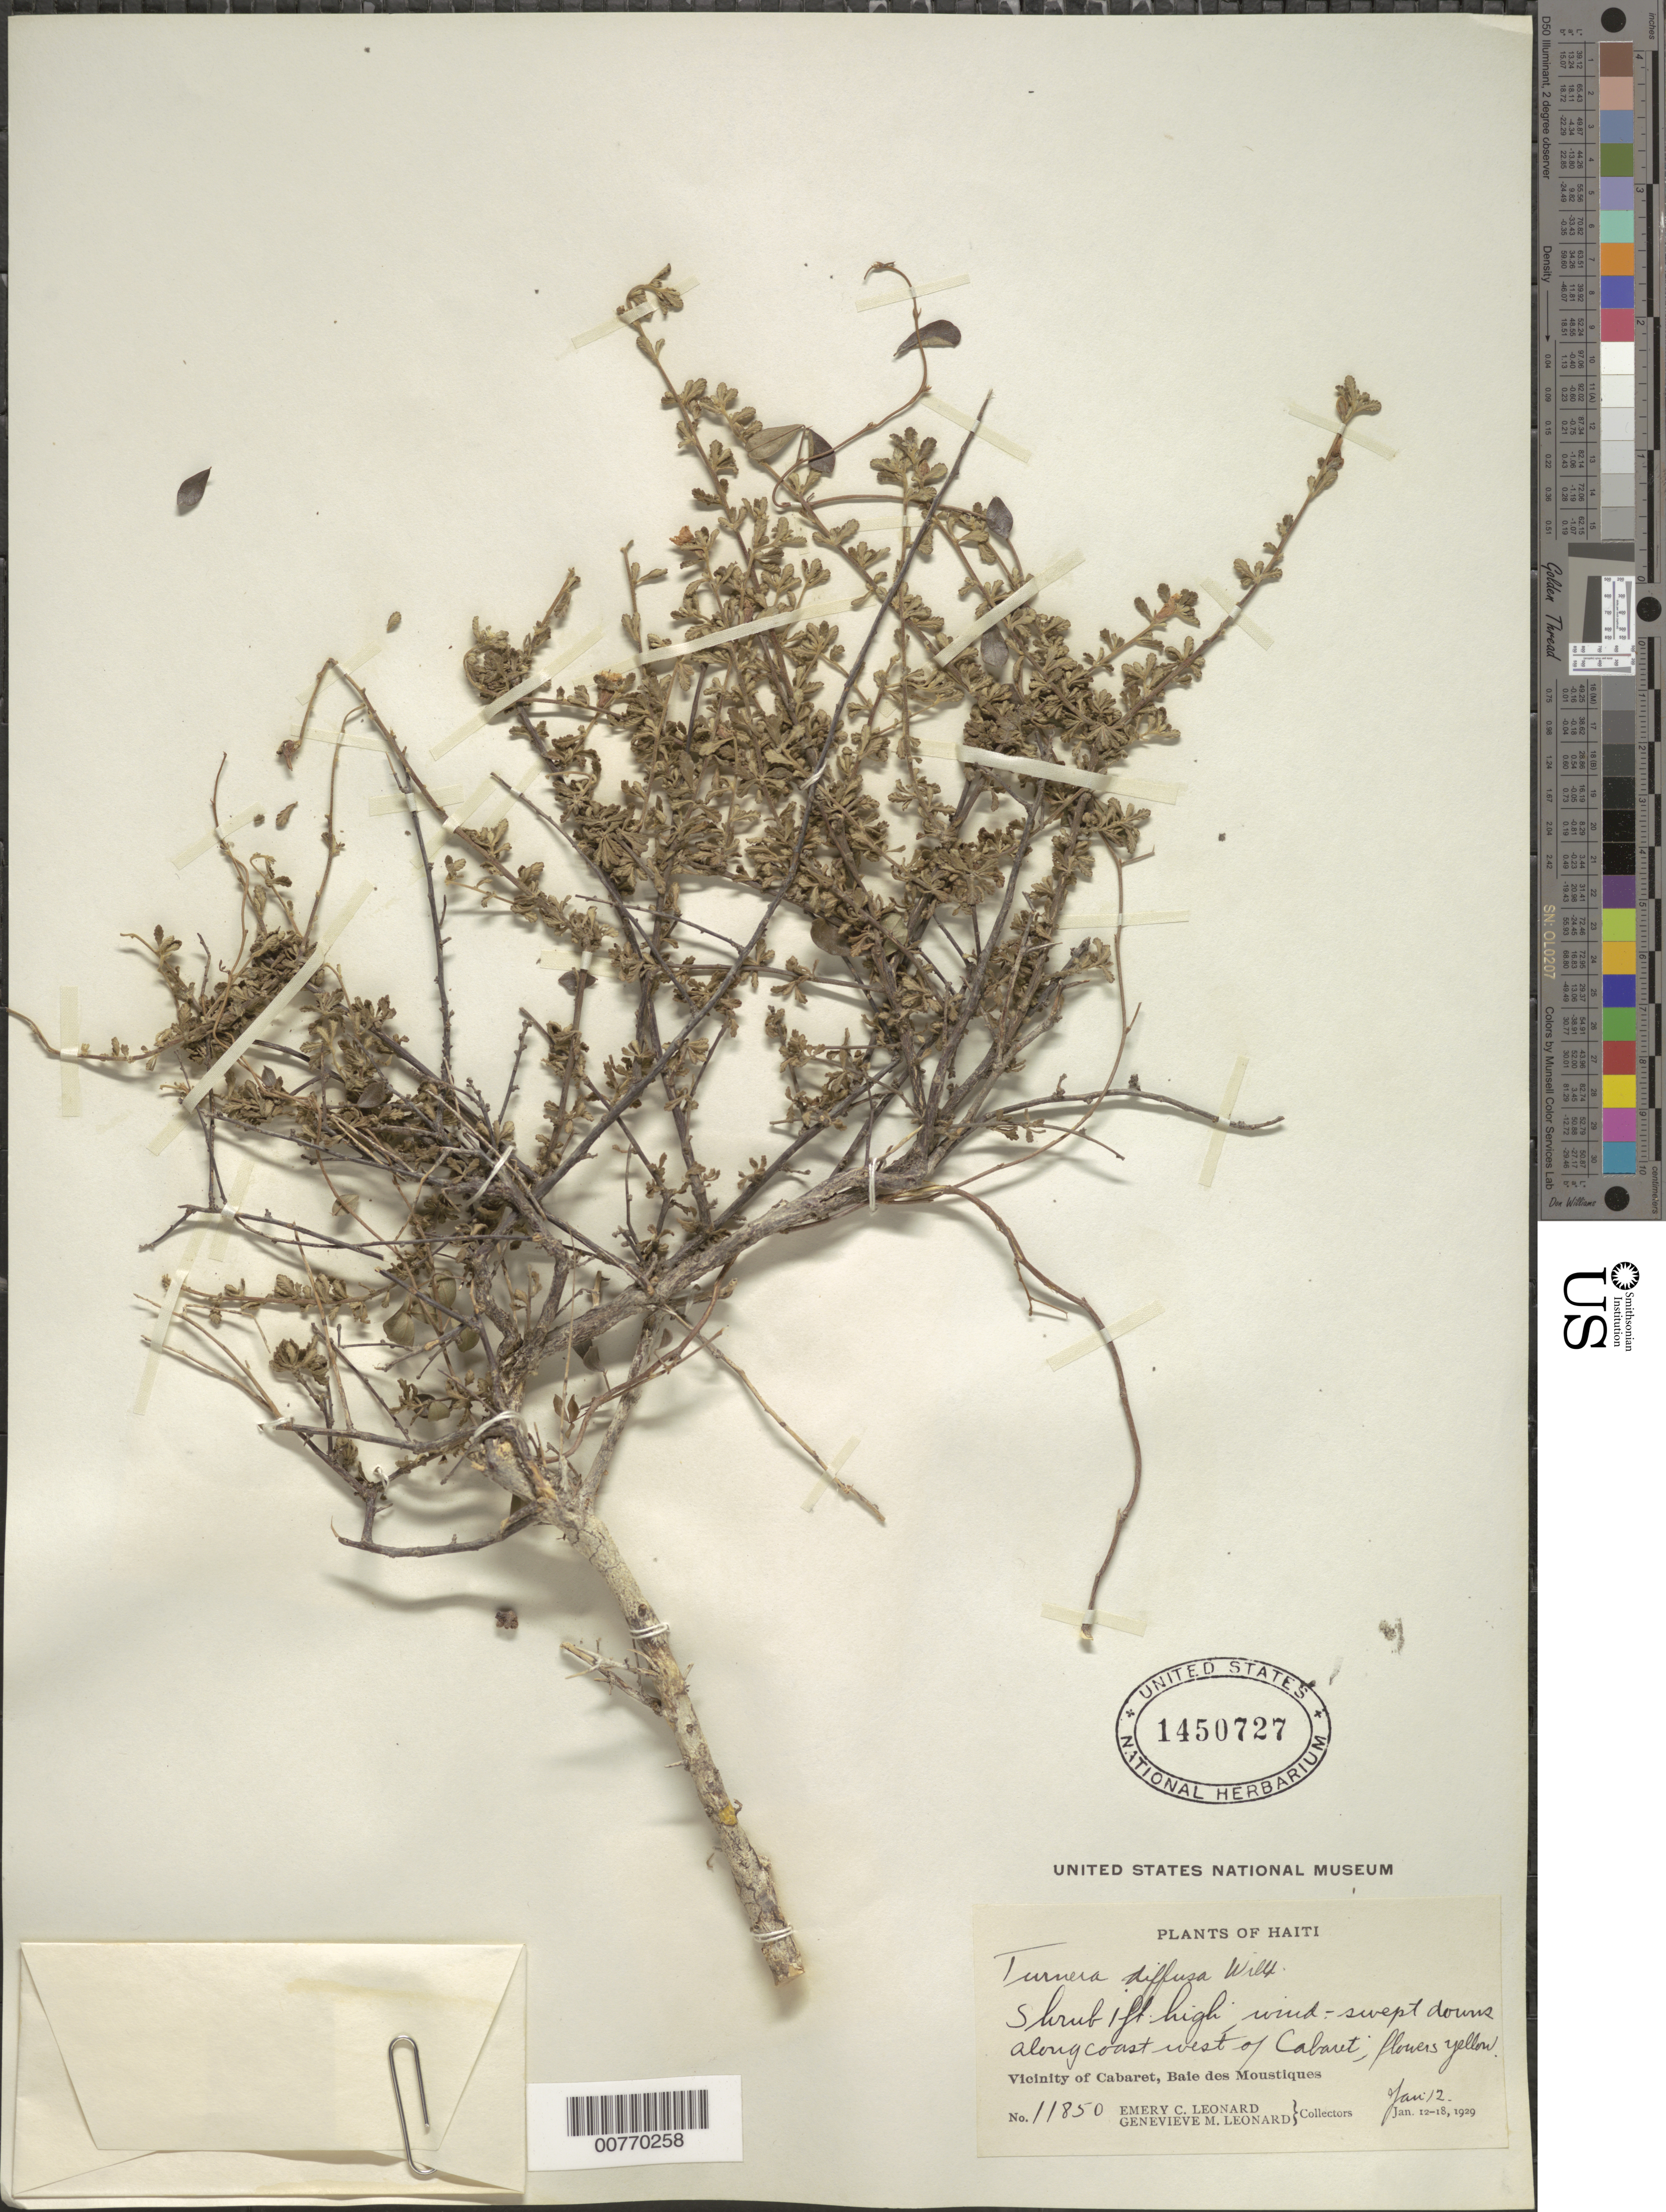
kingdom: Plantae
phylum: Tracheophyta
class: Magnoliopsida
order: Malpighiales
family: Turneraceae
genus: Turnera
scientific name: Turnera diffusa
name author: Willd. ex Schult.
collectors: E. C. Leonard & G. M. Leonard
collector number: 11850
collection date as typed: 12 Jan 1929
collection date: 1929-01-12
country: Haiti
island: Hispaniola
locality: Vicinity of Cabaret, Baie des Moustiques, along coast west of Cabaret.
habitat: Wind-swept dorms.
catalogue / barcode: US 1450727